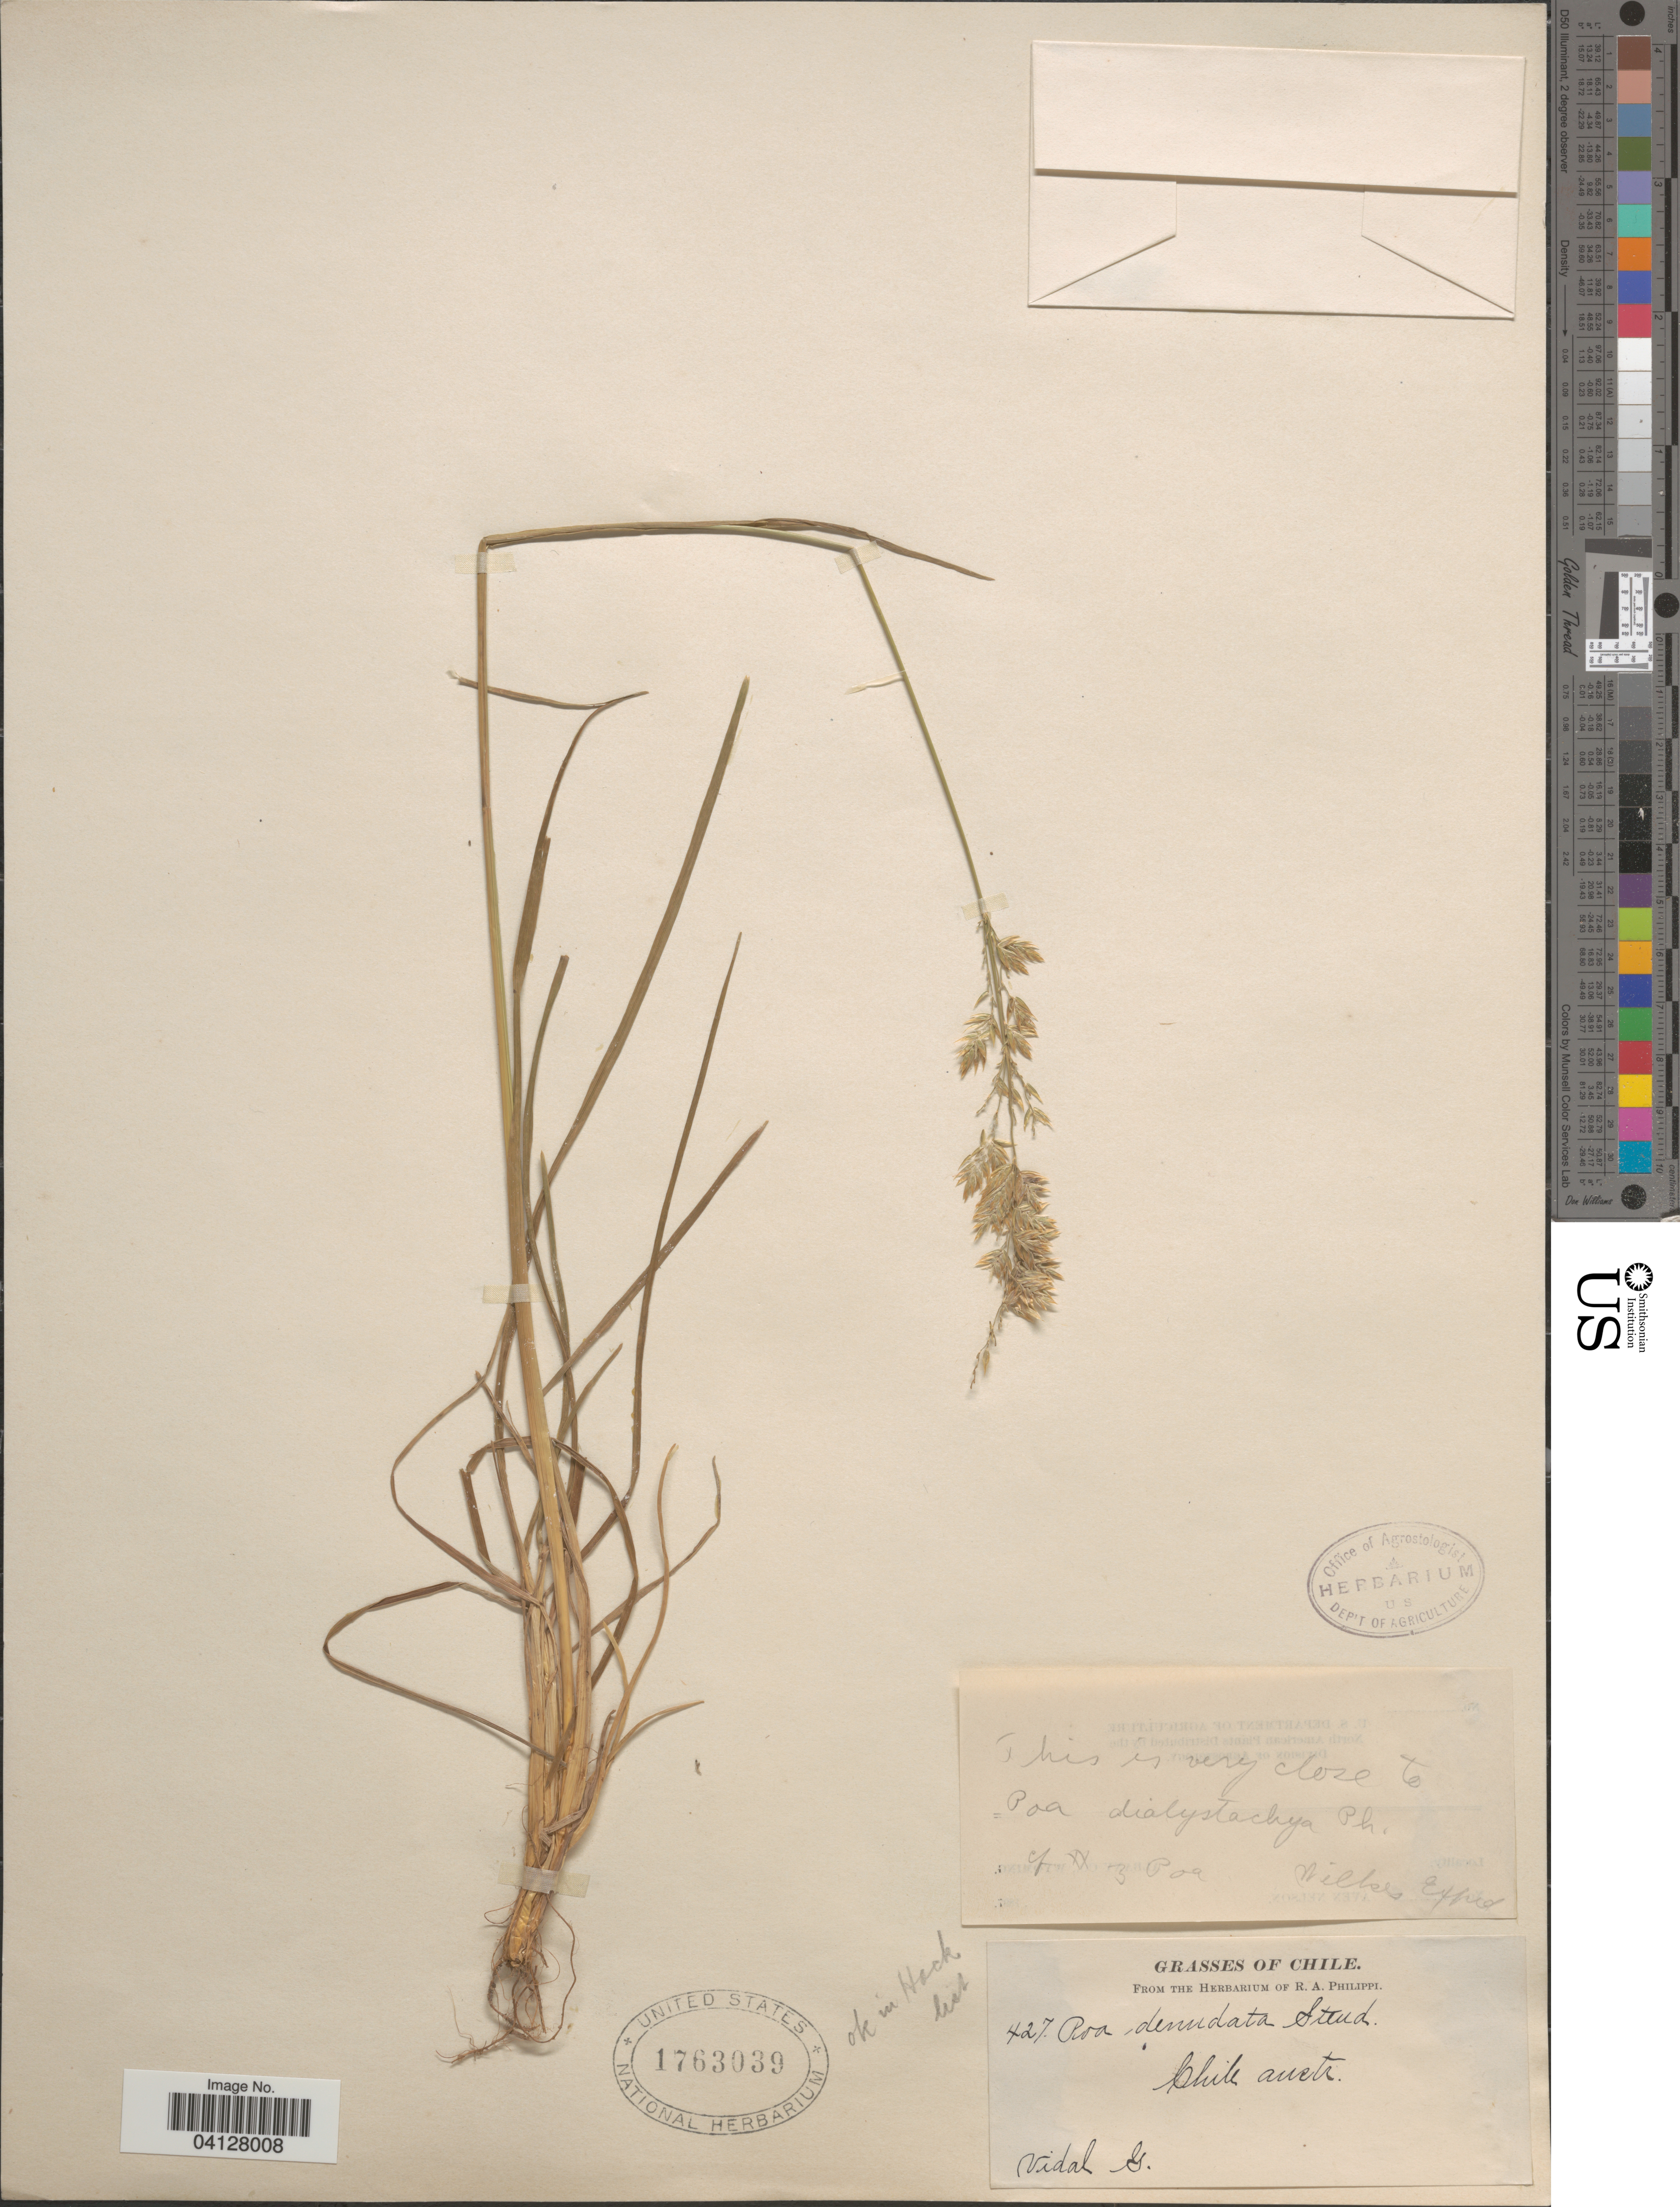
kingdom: Plantae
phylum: Tracheophyta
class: Liliopsida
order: Poales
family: Poaceae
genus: Poa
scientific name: Poa denudata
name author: Steud.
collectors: G. Vidal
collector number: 427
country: Chile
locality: Chile austr.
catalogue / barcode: US 1763039